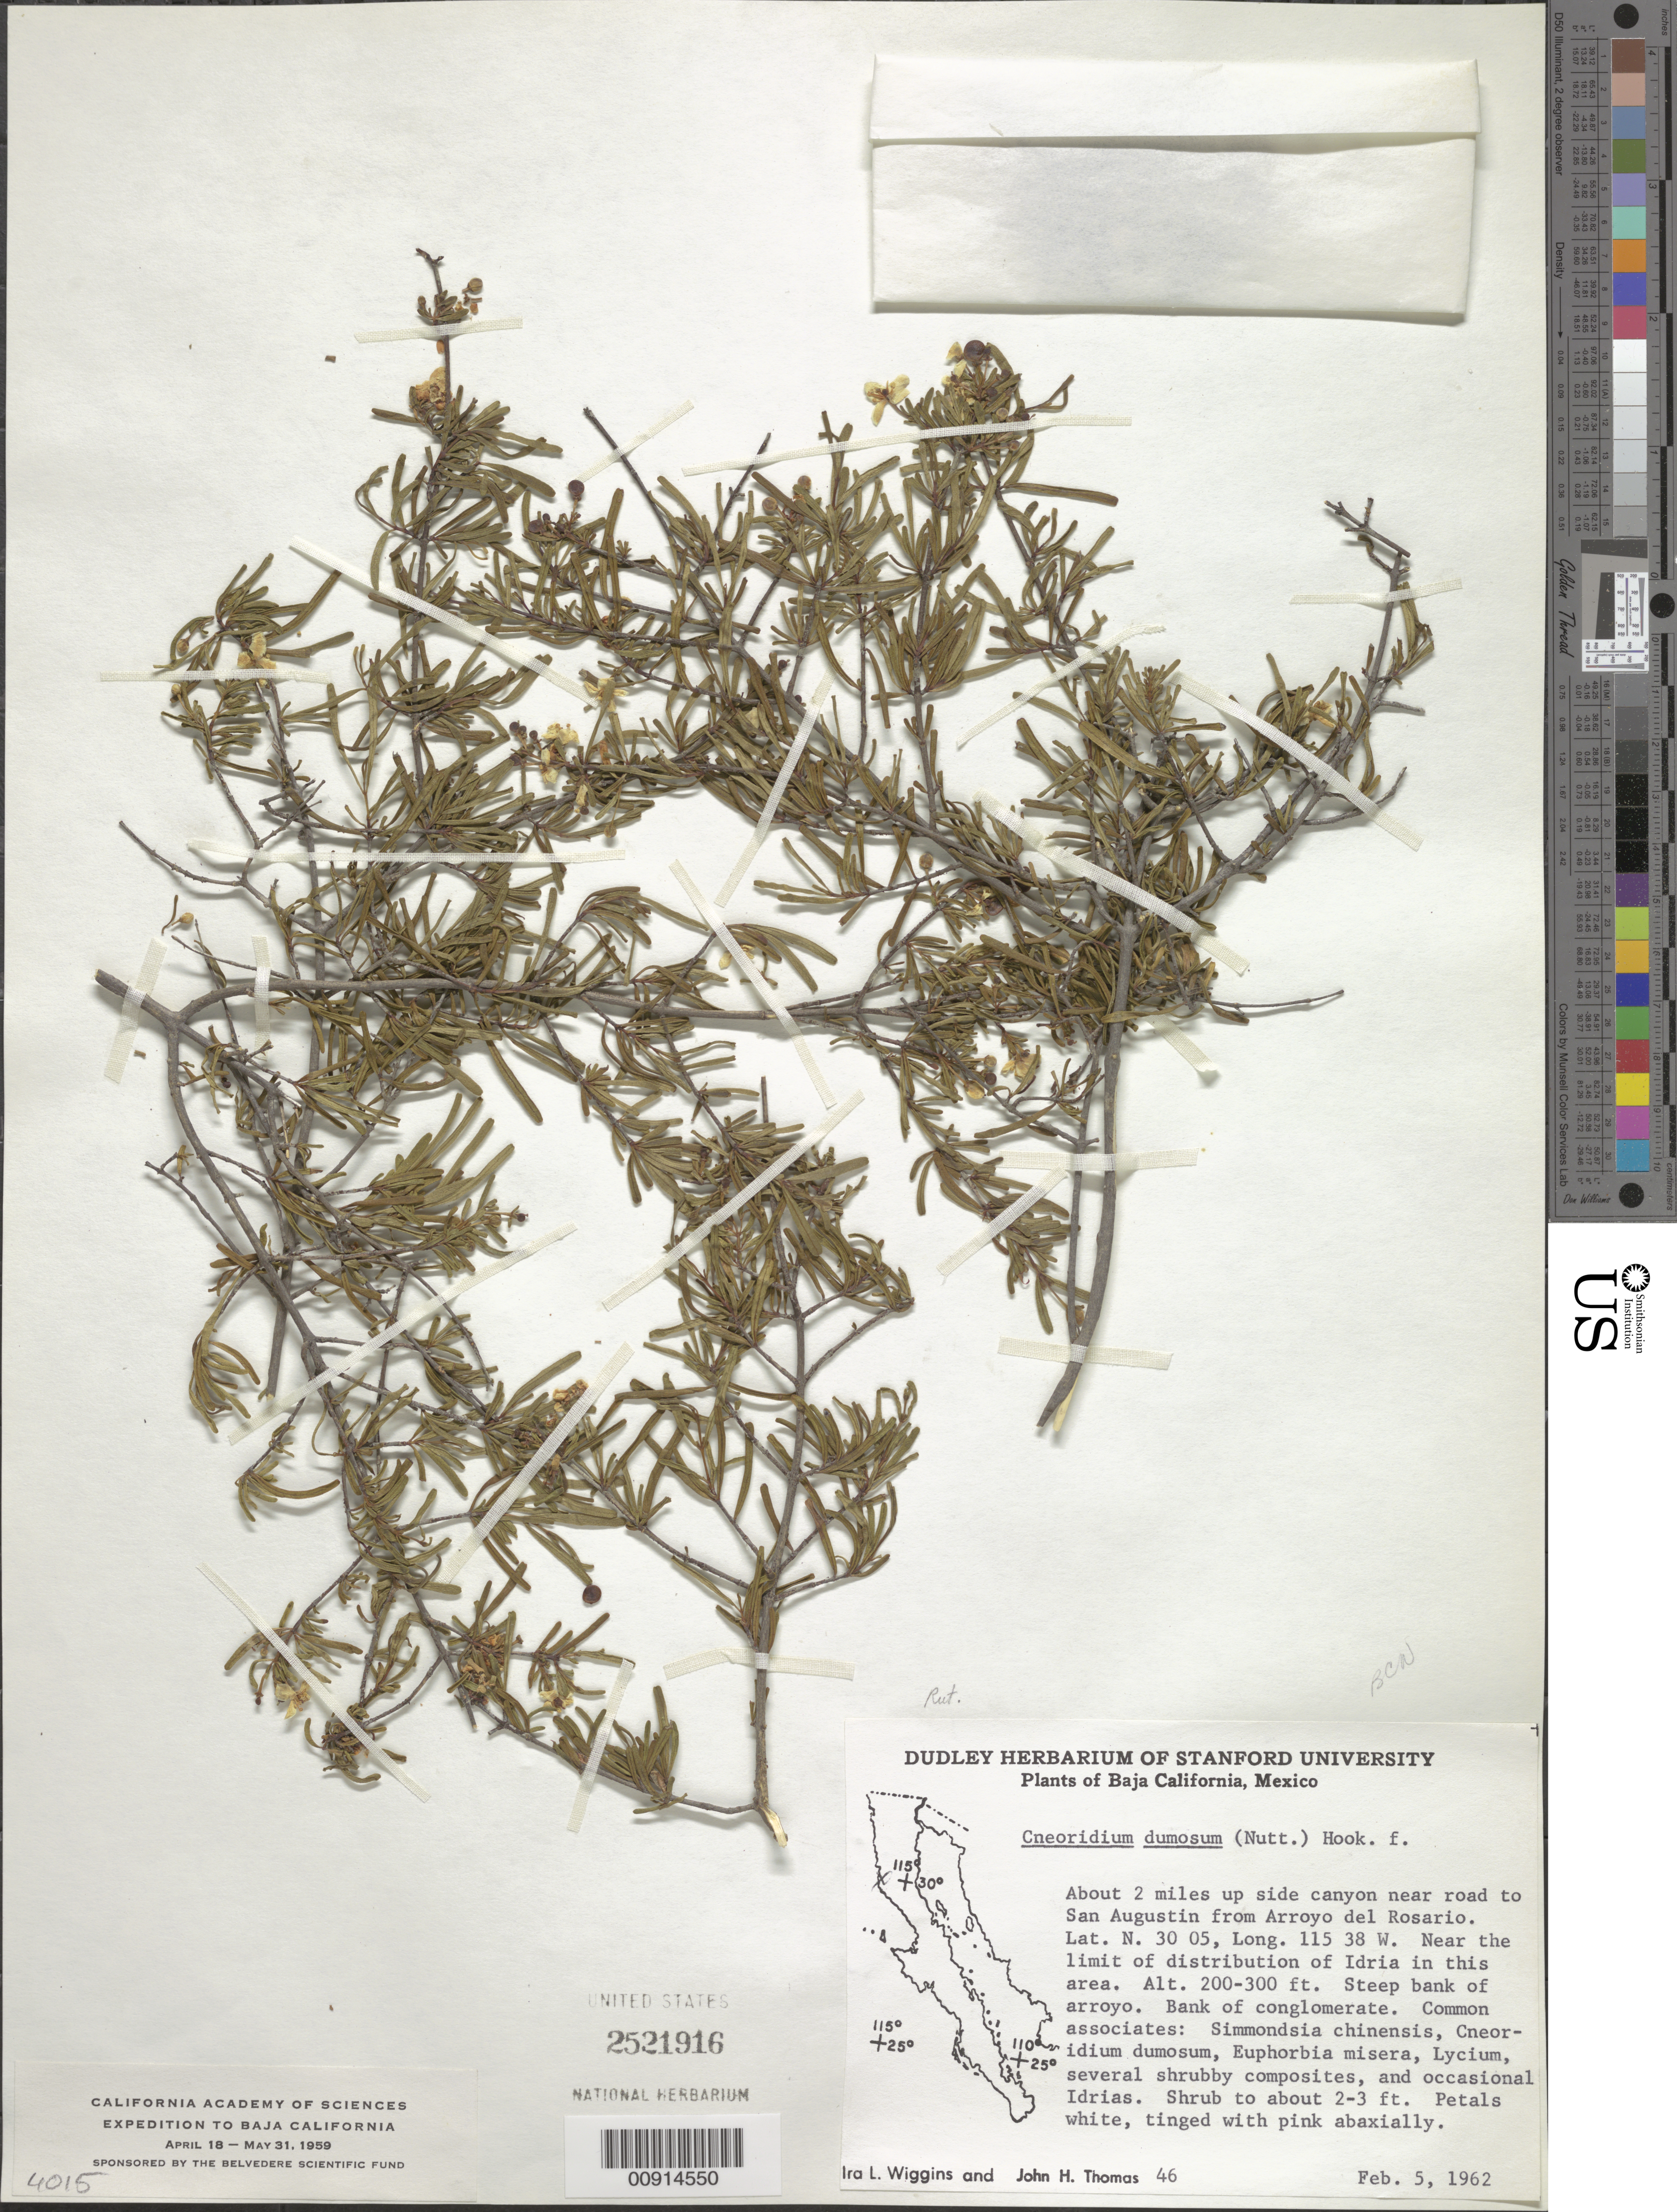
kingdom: Plantae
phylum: Tracheophyta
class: Magnoliopsida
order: Sapindales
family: Rutaceae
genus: Cneoridium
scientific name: Cneoridium dumosum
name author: (Nutt. ex Torr. & A. Gray) Hook. f. ex Baill.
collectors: I. L. Wiggins & J. H. Thomas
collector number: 46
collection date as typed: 05 Feb 1962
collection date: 1962-02-05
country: Mexico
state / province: Baja California Norte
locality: About 2 miles up side canyon near road to San Agustín from Arroyo del Rosario.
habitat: Near the limit of distr. of Idria in this area. Steep bank (of conglomerate) of arroyo. Common assoc.: Simmondsia chinensis,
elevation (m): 61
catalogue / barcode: US 2521916